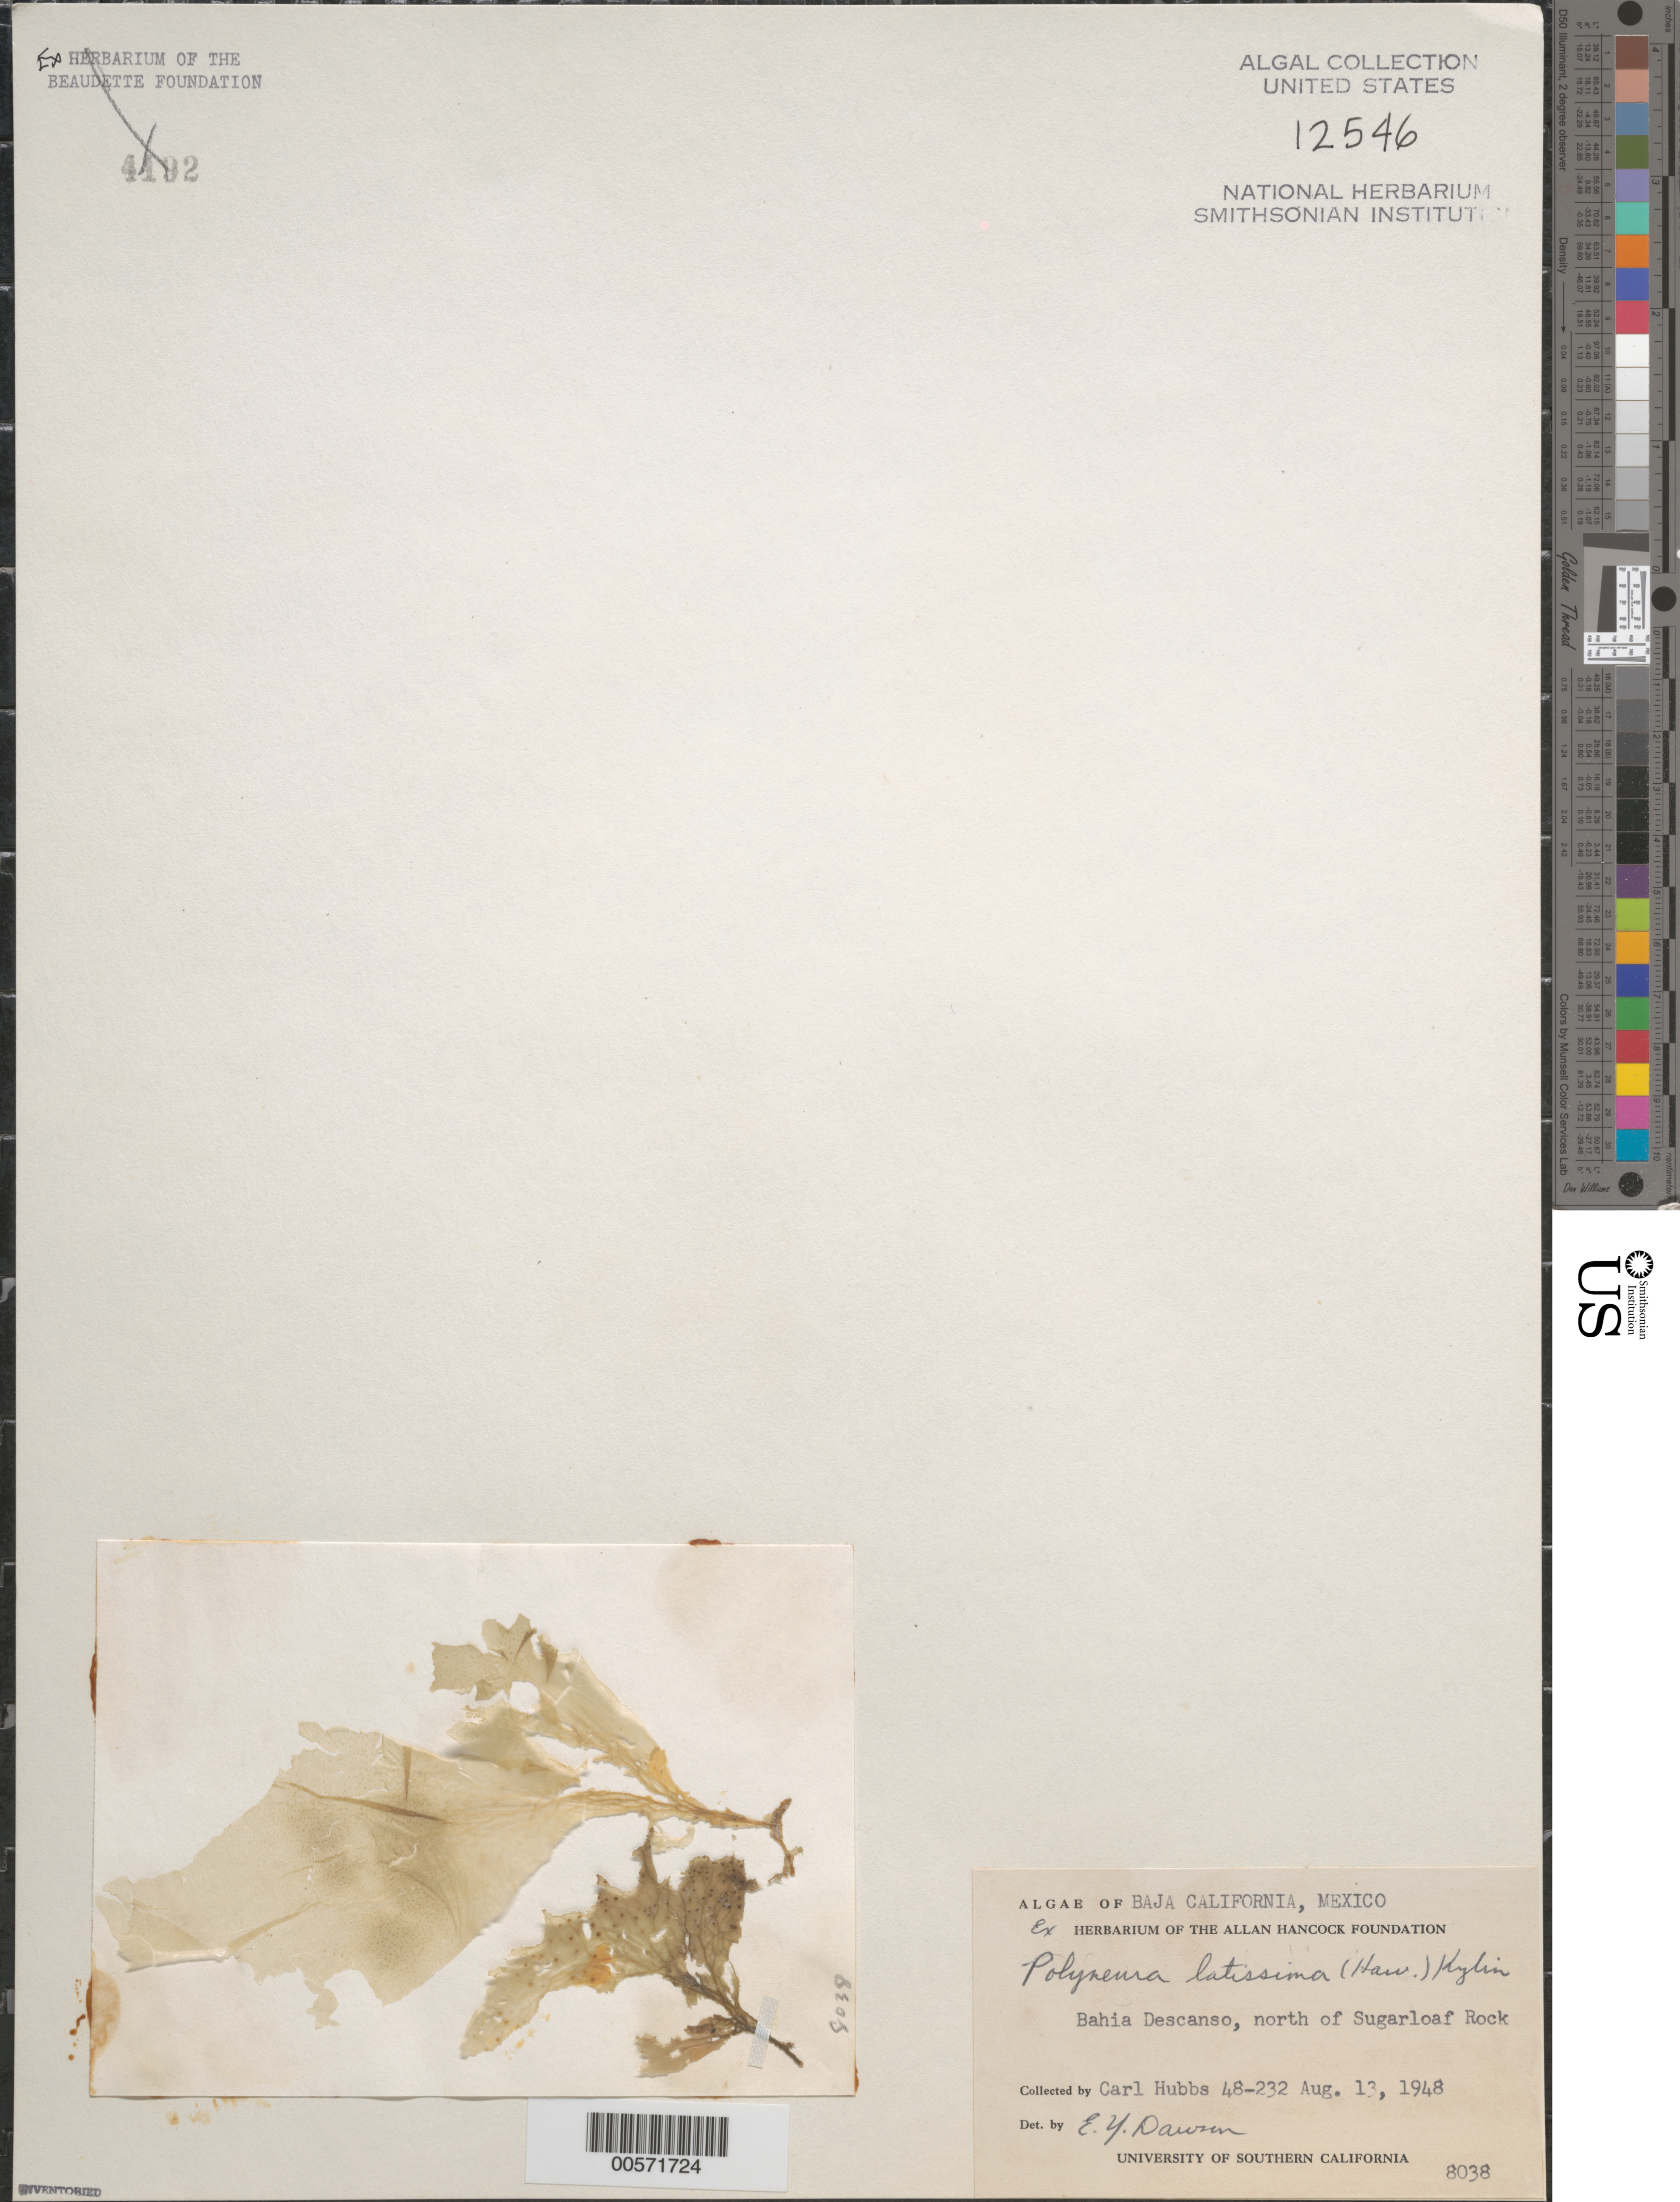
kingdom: Plantae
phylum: Rhodophyta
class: Florideophyceae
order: Ceramiales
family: Delesseriaceae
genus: Polyneura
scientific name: Polyneura latissima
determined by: Dawson, E. Y.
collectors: C. Hubbs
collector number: EYD 8038 & HUBBS 48-232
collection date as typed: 13 Aug 1948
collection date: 1948-08-13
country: Mexico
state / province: Baja California Norte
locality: Bahia Descanso, north of Sugarloaf Rock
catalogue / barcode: US 12546